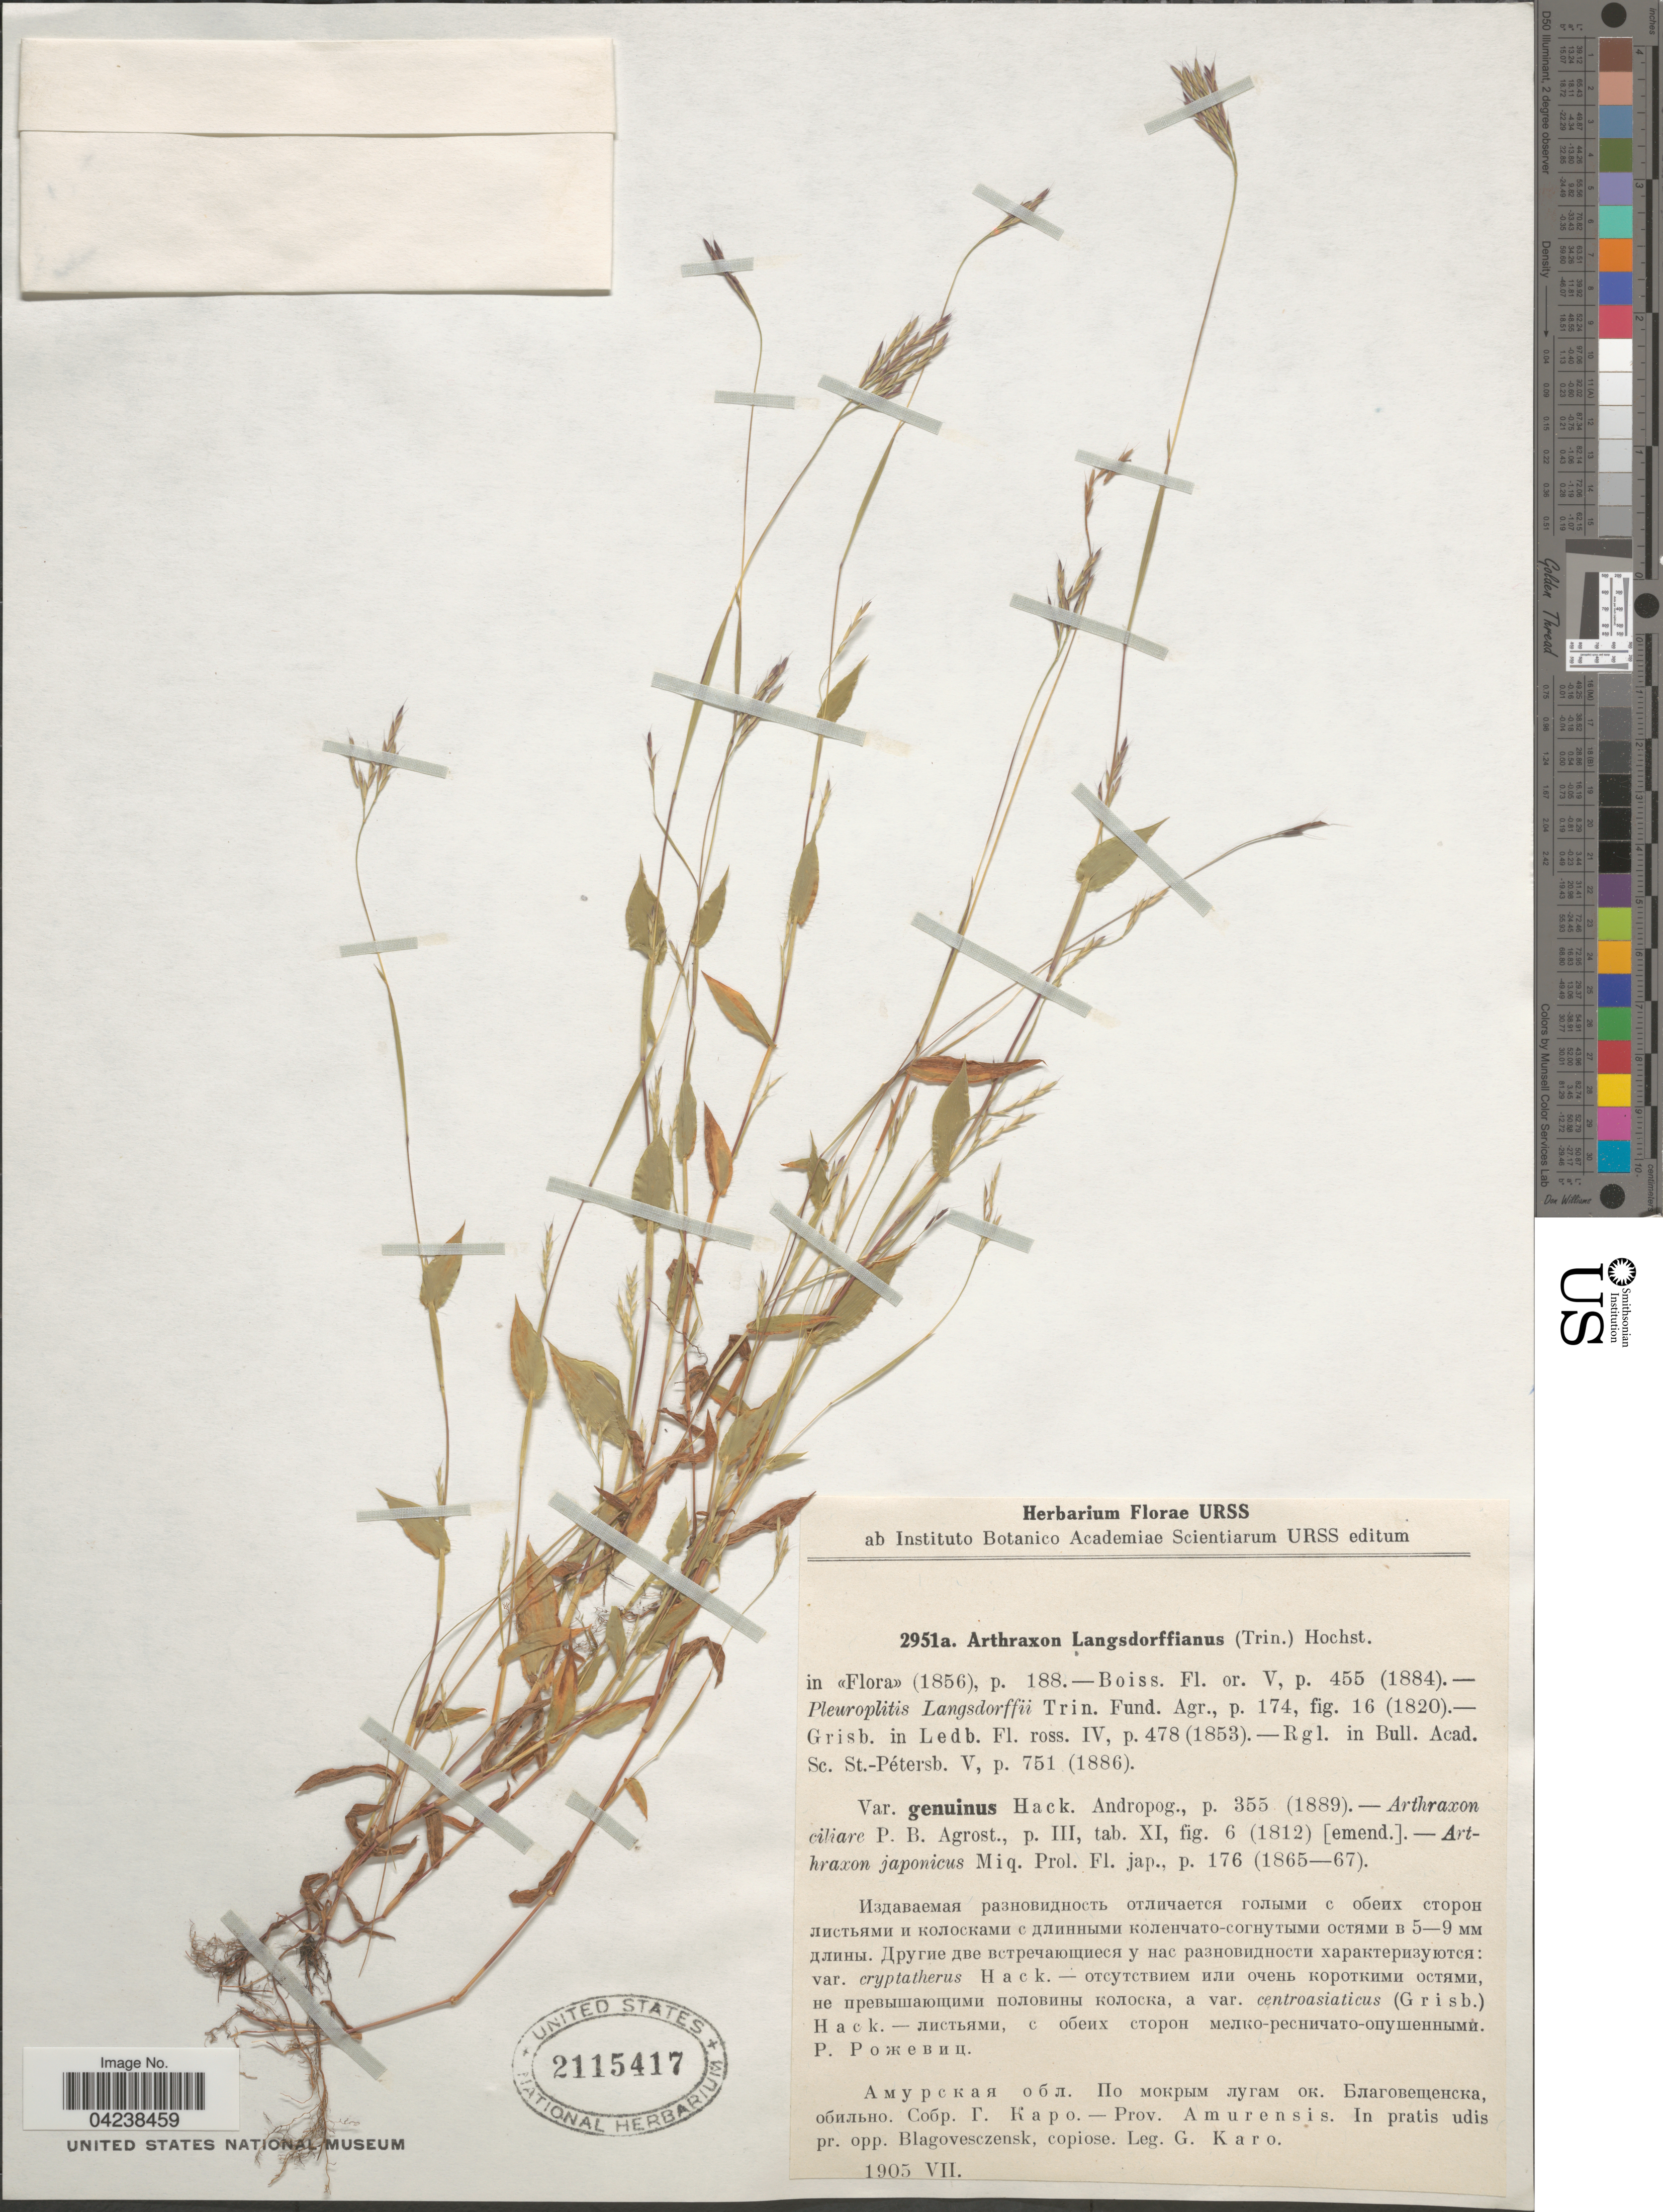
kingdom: Plantae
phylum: Tracheophyta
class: Liliopsida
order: Poales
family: Poaceae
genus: Arthraxon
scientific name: Arthraxon hispidus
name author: (Thunb.) Makino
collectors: G. Karo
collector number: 2951a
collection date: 1905-07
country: Russian Federation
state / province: Amur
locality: Prov. Amurensis. In pratis udis pr. opp. Blagovesczensk, copiose.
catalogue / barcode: US 2115417